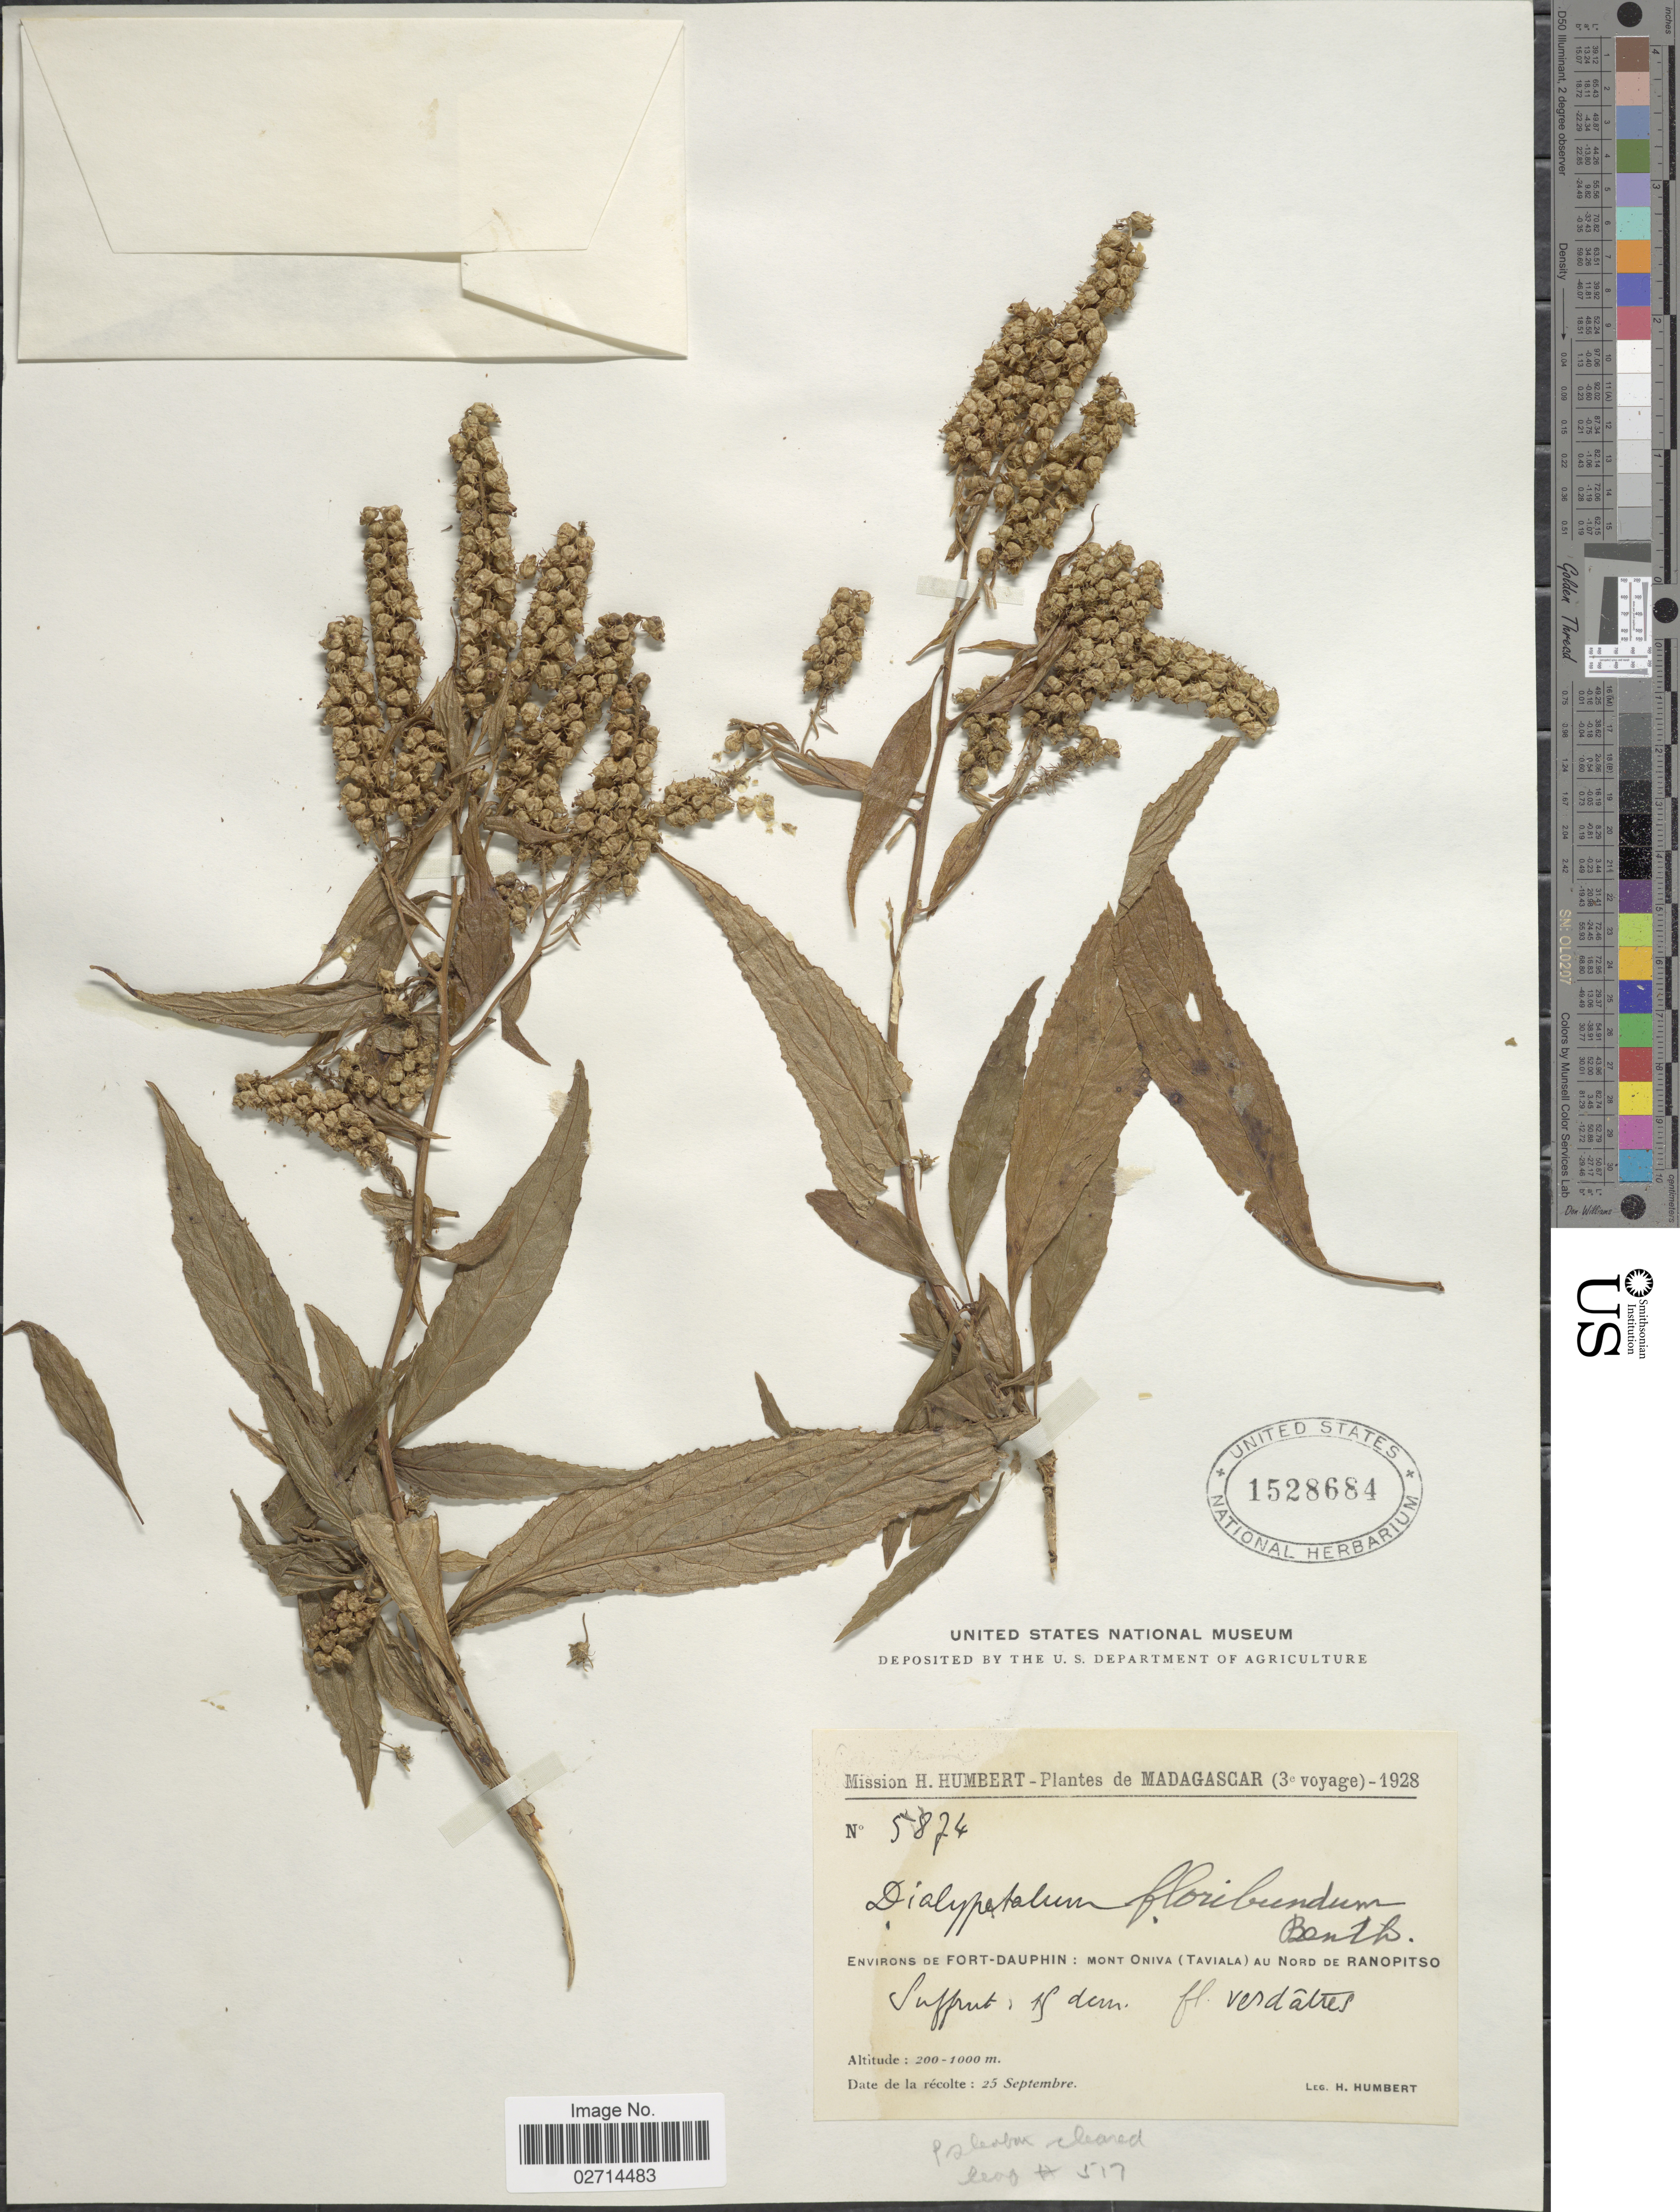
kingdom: Plantae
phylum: Tracheophyta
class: Magnoliopsida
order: Asterales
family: Campanulaceae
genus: Dialypetalum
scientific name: Dialypetalum floribundum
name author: Benth.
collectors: H. Humbert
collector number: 5874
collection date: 1928-09-25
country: Madagascar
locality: Environs de Fort- Dauphin: Mont Oniva (Taviala) au nord de Ranopitso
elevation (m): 200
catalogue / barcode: US 1528684